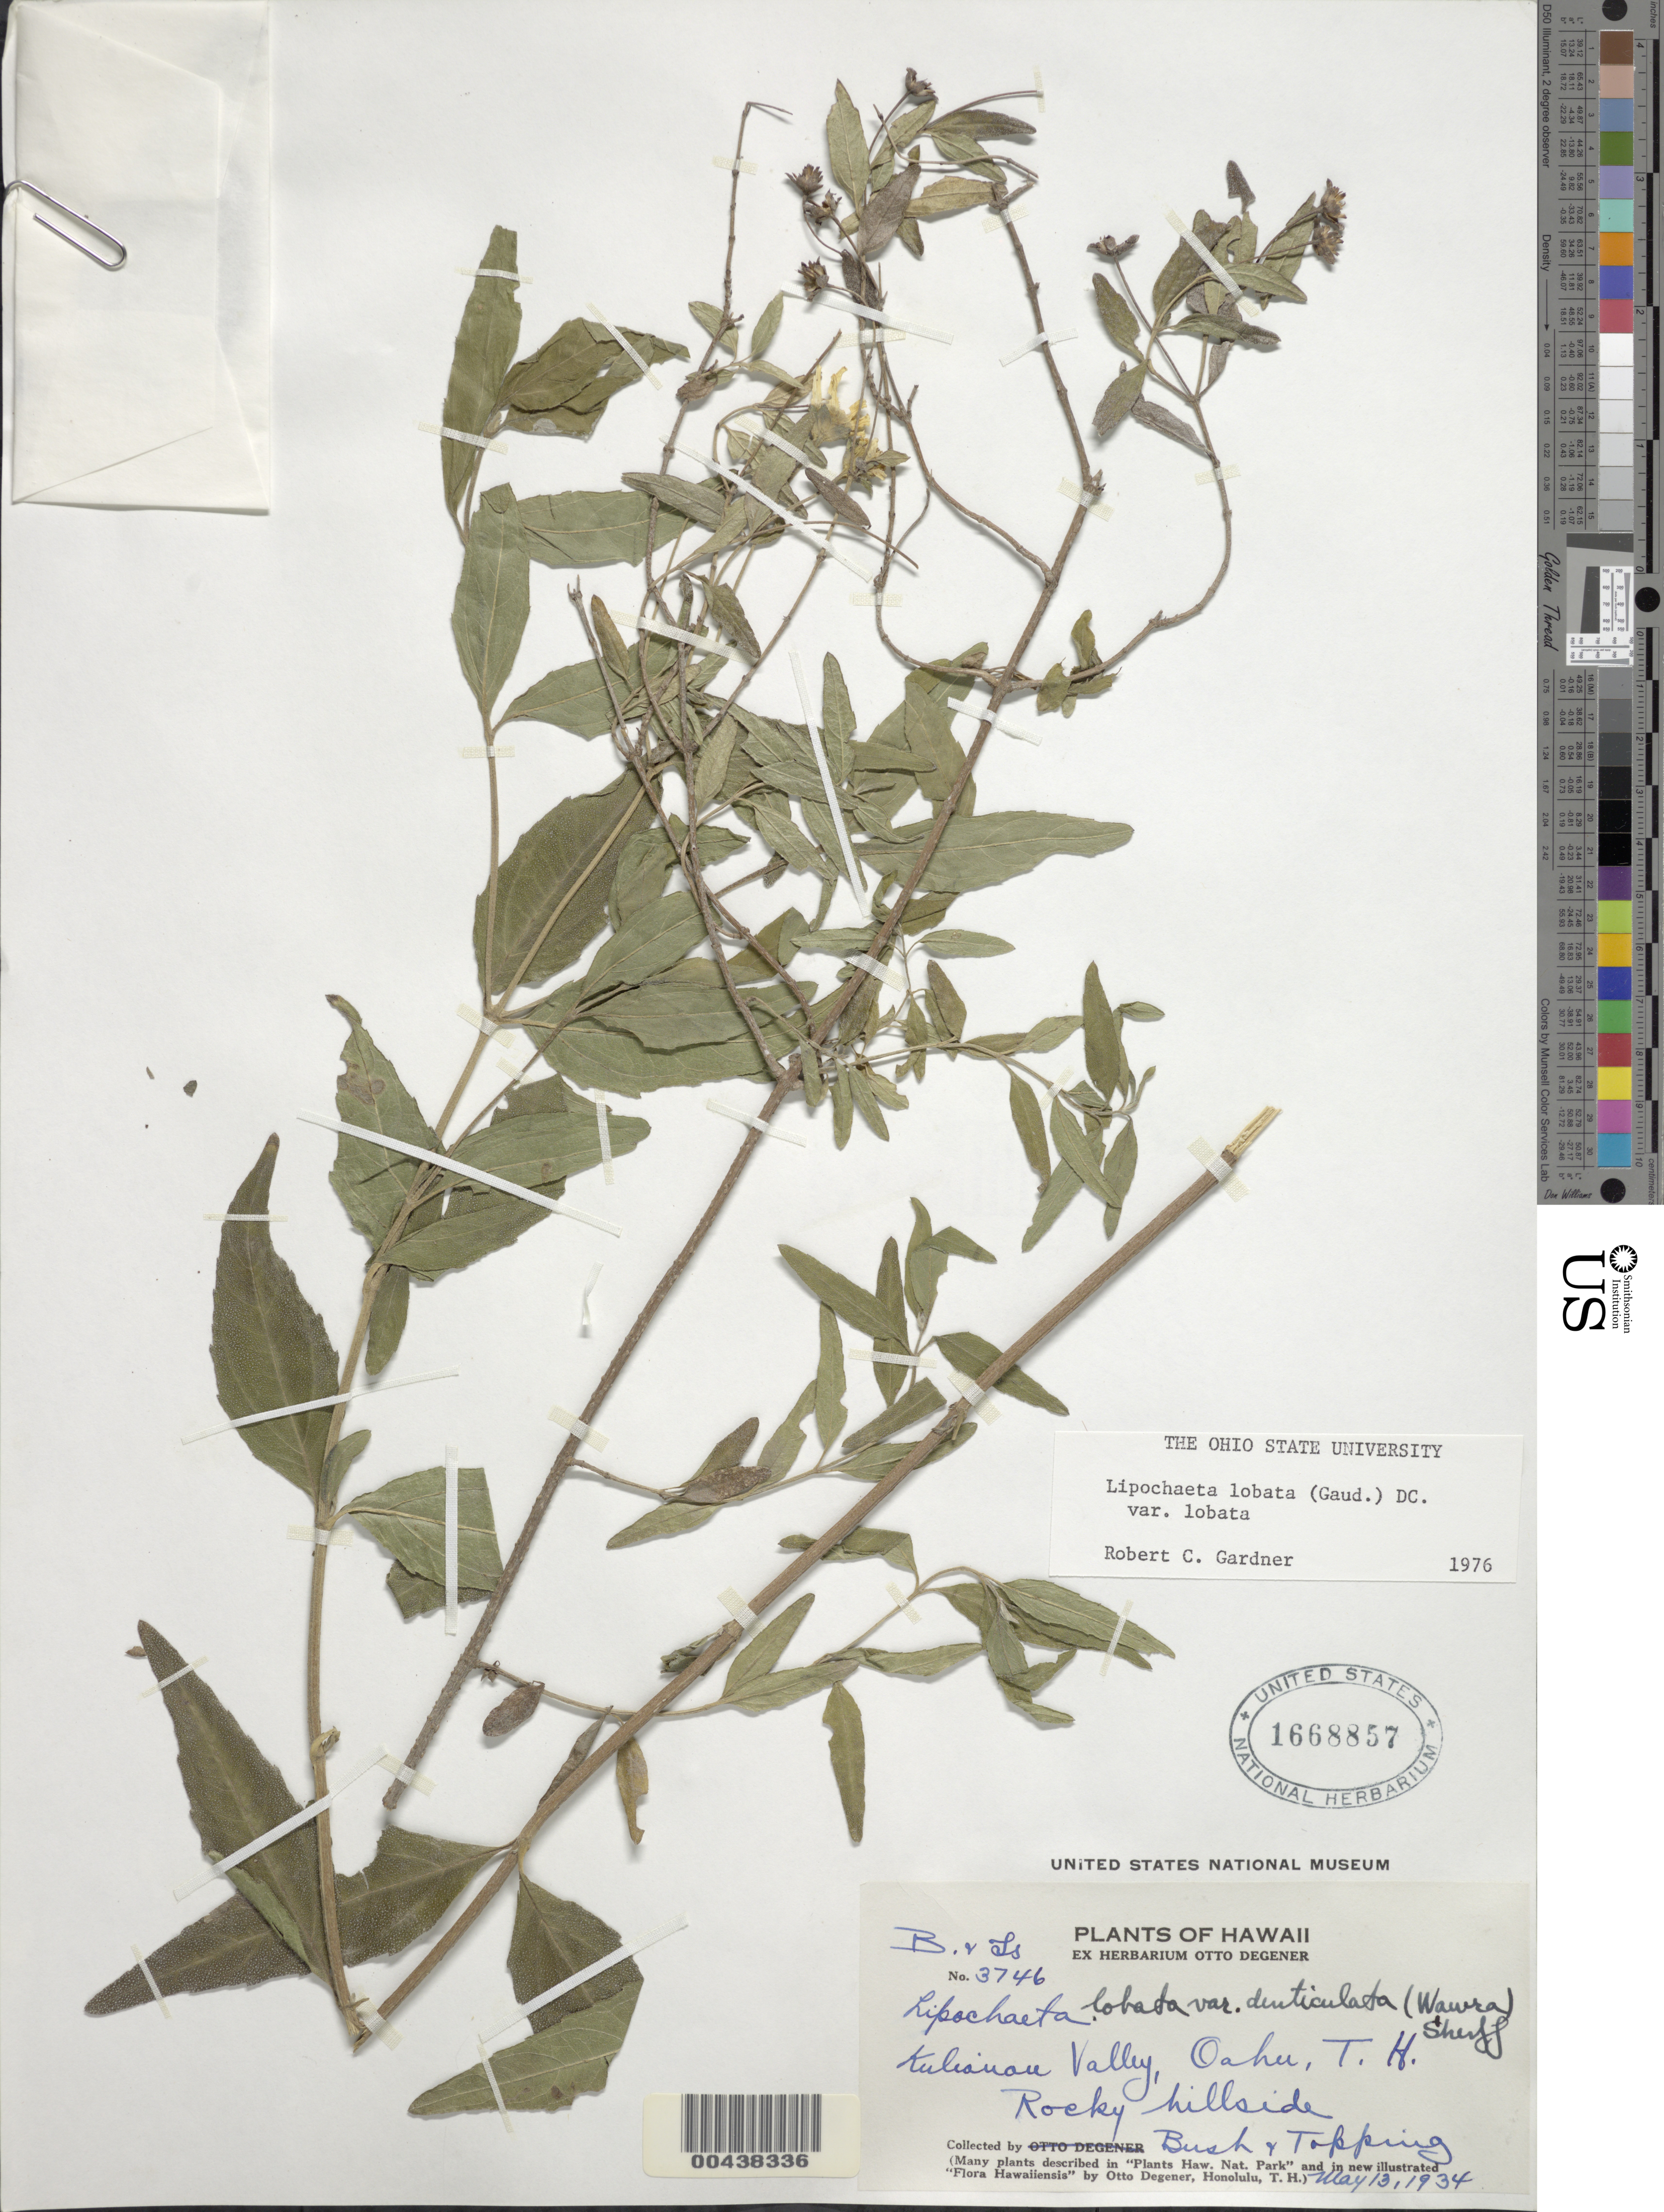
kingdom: Plantae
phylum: Tracheophyta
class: Magnoliopsida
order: Asterales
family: Asteraceae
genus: Lipochaeta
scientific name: Lipochaeta lobata var. lobata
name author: (Gaudich.) DC.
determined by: Gardner, R. C.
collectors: W. Bush & D. L. Topping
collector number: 3746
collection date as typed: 13 May 1934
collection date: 1934-05-13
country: United States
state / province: Hawaii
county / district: Honolulu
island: Oahu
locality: Kuliouou Valley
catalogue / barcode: US 1668857